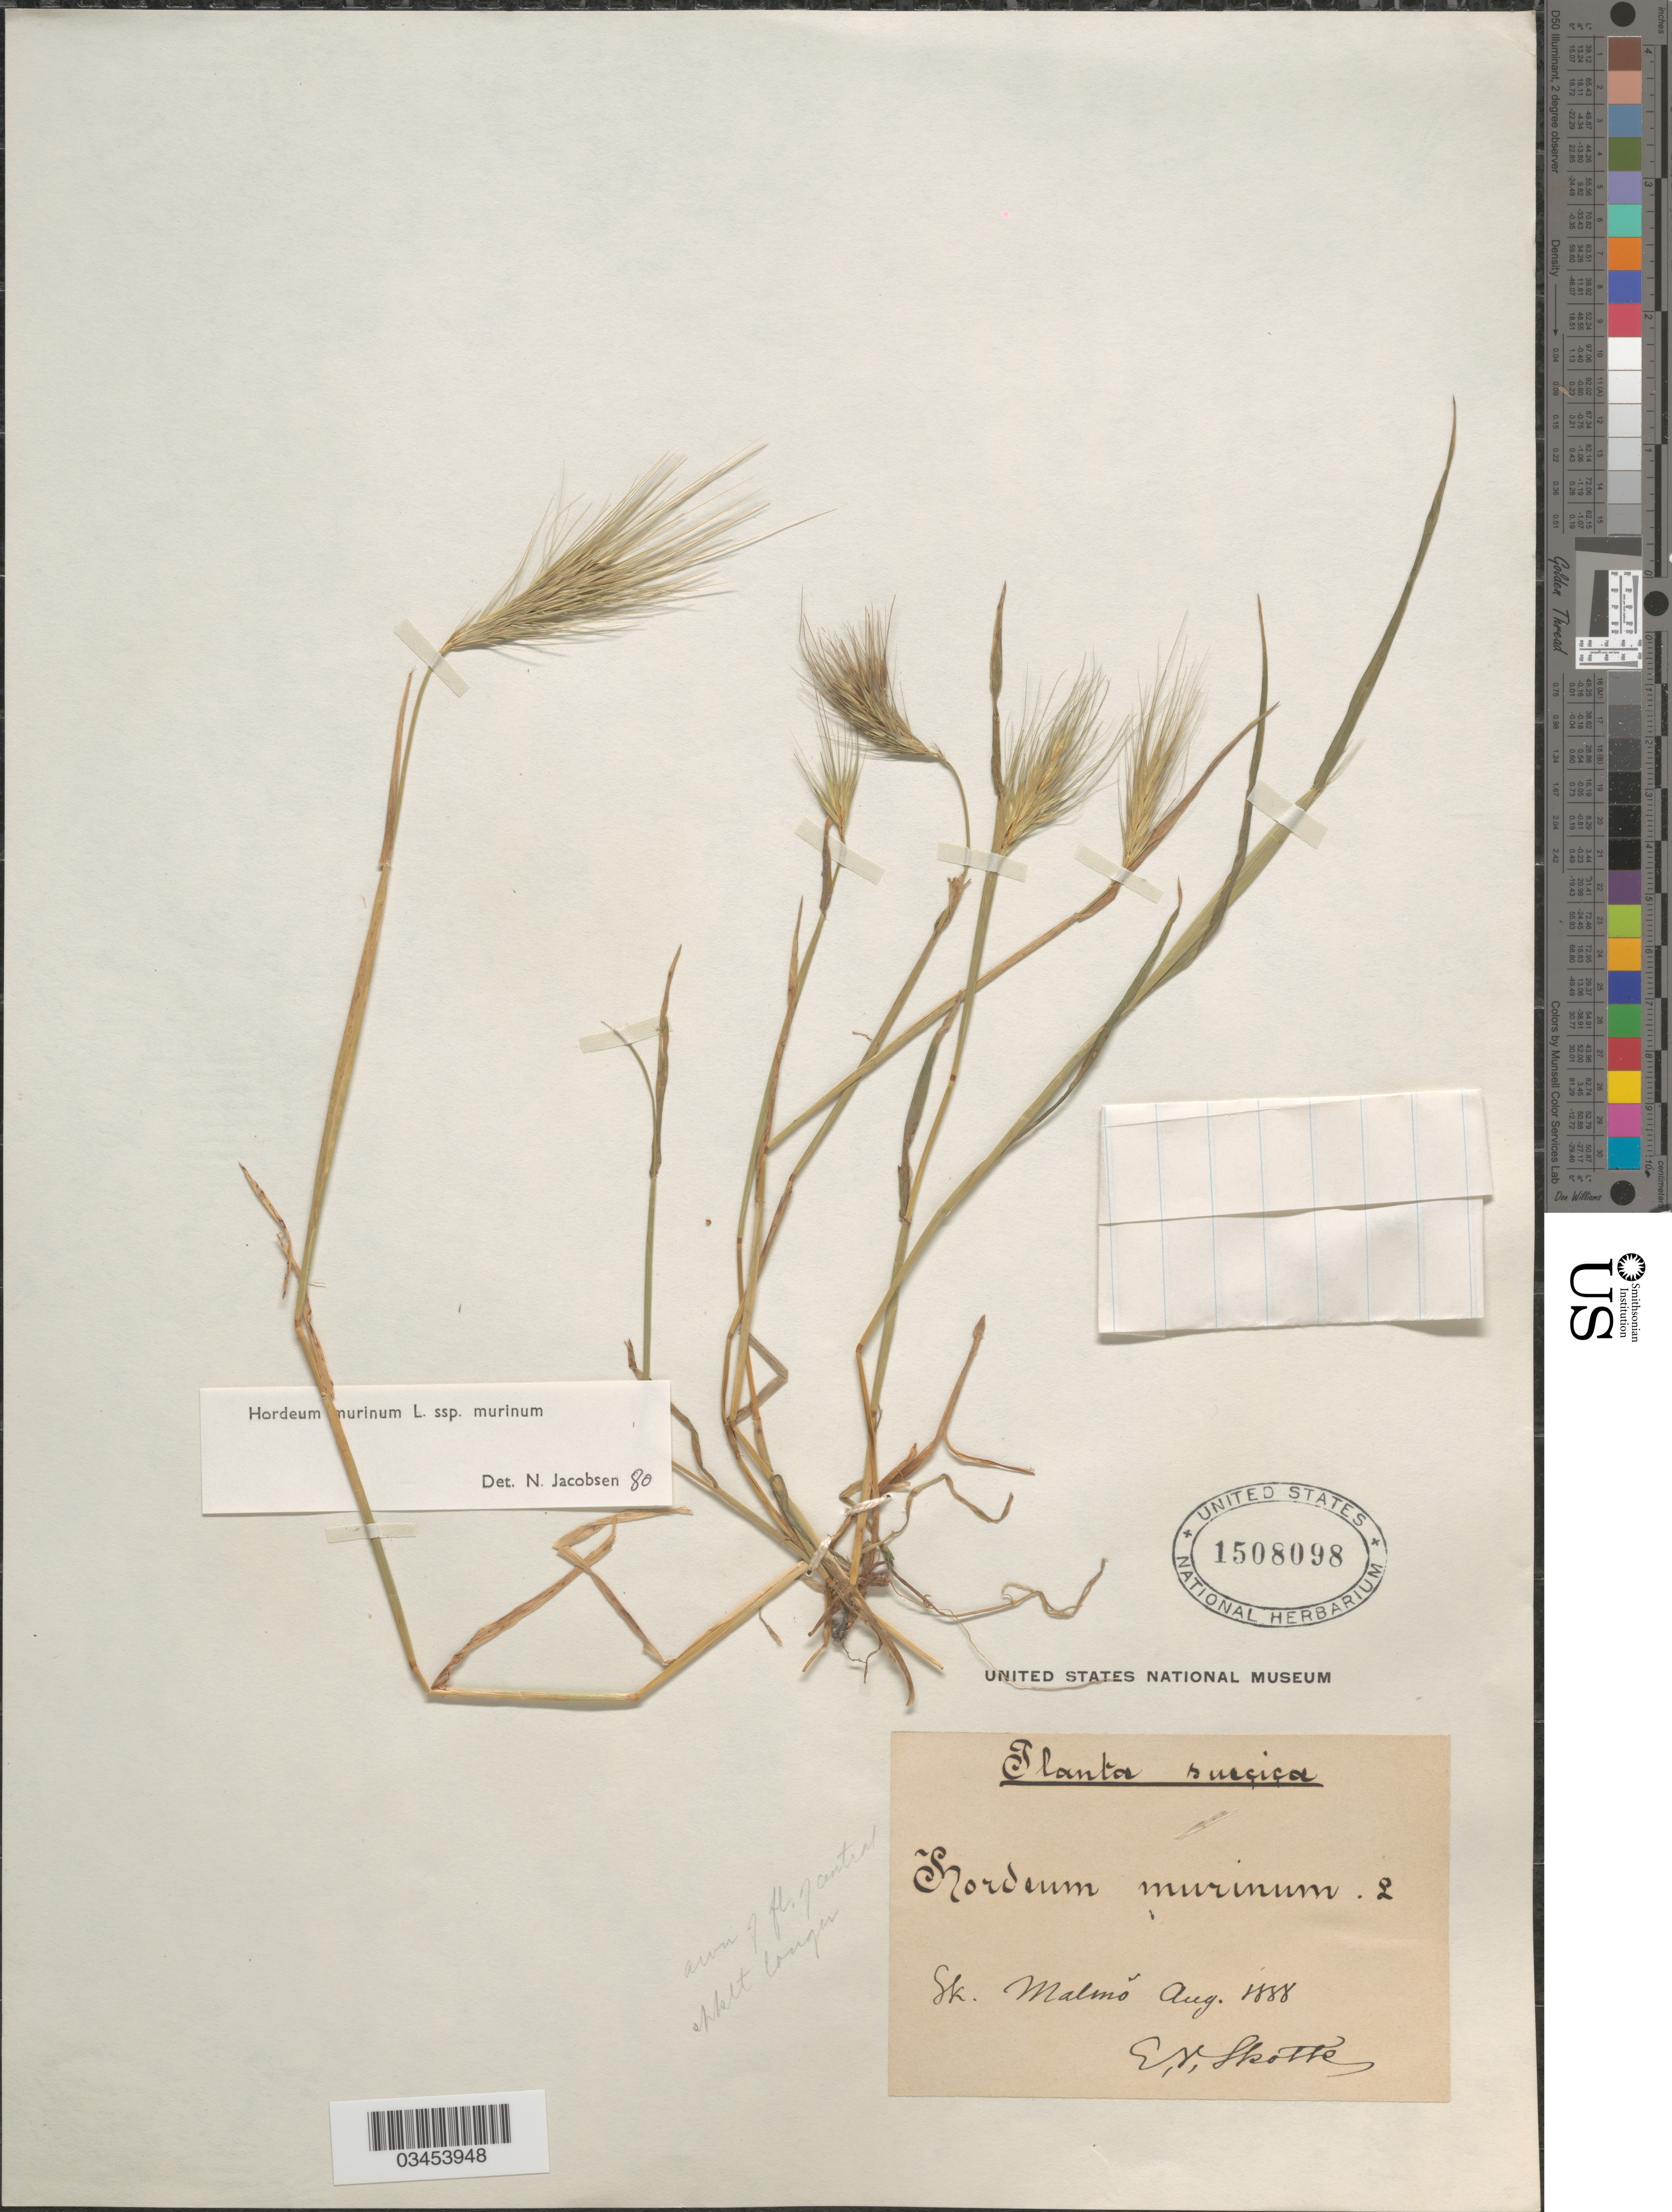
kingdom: Plantae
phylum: Tracheophyta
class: Liliopsida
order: Poales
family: Poaceae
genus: Hordeum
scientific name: Hordeum murinum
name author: L.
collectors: E. Skotte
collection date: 1888-08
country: Sweden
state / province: Skåne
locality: Suecica. Sk. Malmõ.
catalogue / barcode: US 1508098